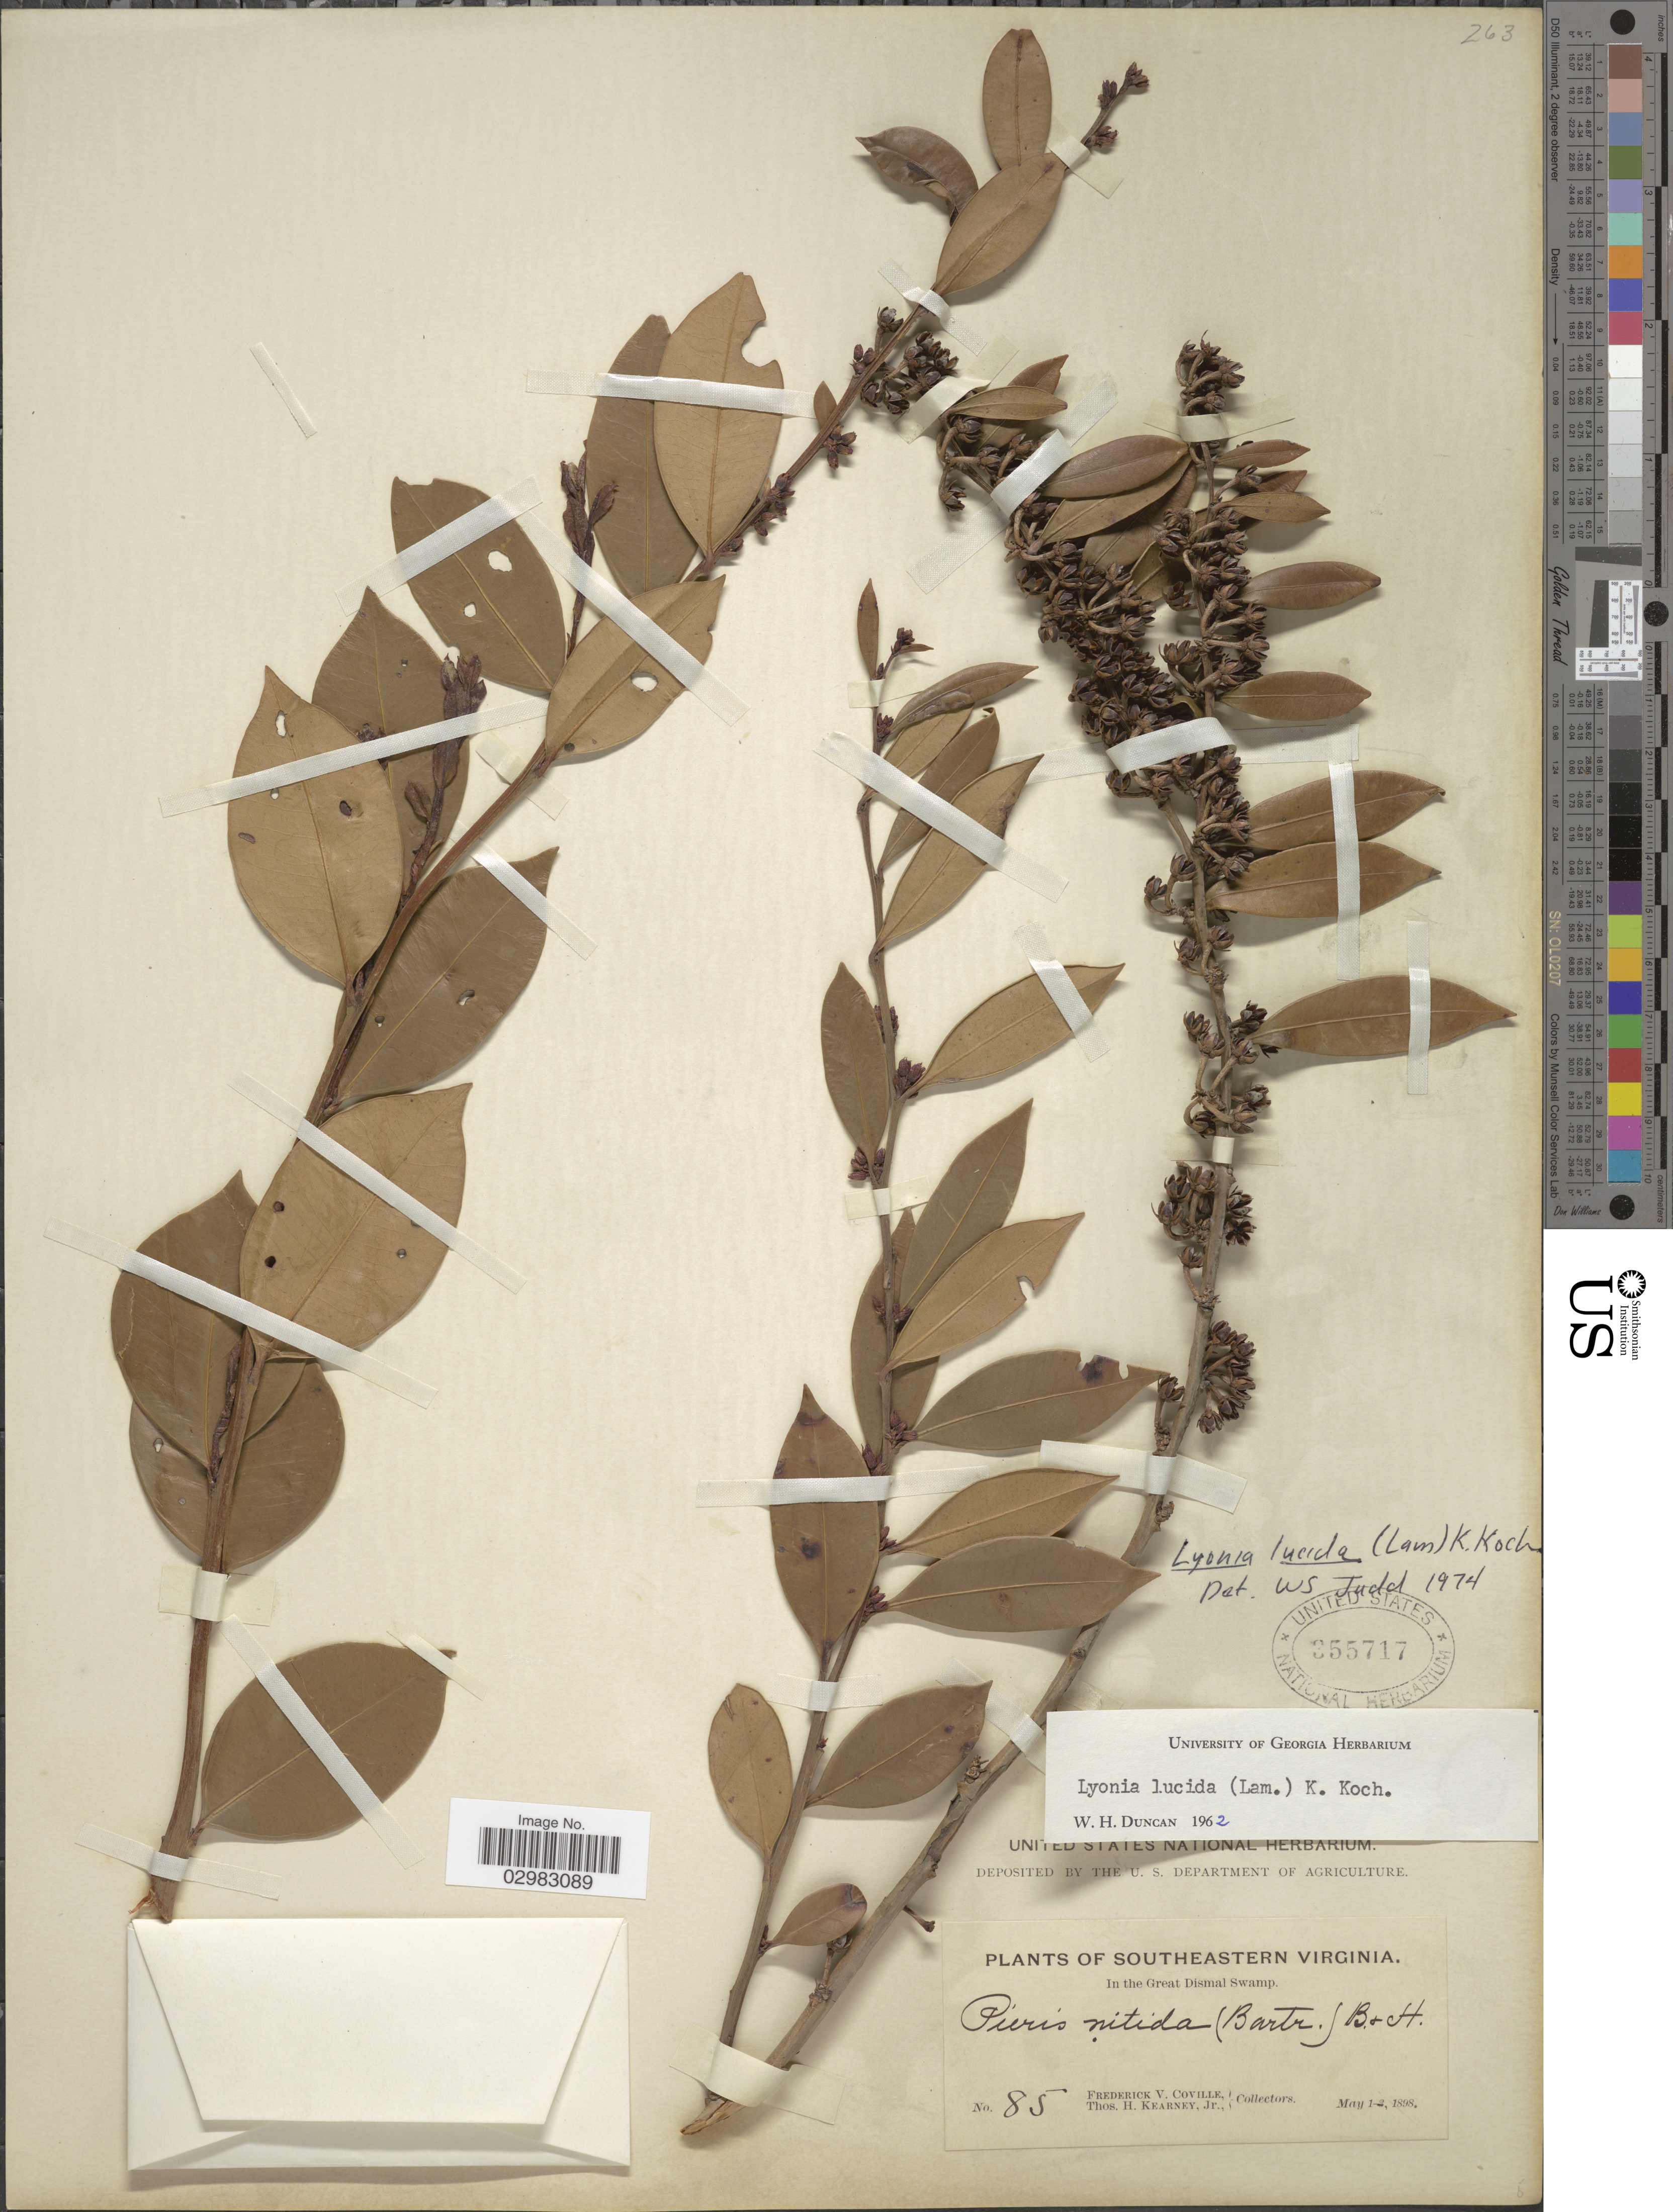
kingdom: Plantae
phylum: Tracheophyta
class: Magnoliopsida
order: Ericales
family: Ericaceae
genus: Lyonia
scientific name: Lyonia lucida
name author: K. Koch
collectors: F. V. Coville & T. H. Kearney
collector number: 85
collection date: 1898-05-01/1898-05-02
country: United States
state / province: Virginia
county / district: City of Chesapeake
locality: Southeastern Virginia. In the Great Dismal Swamp.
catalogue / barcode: US 355717